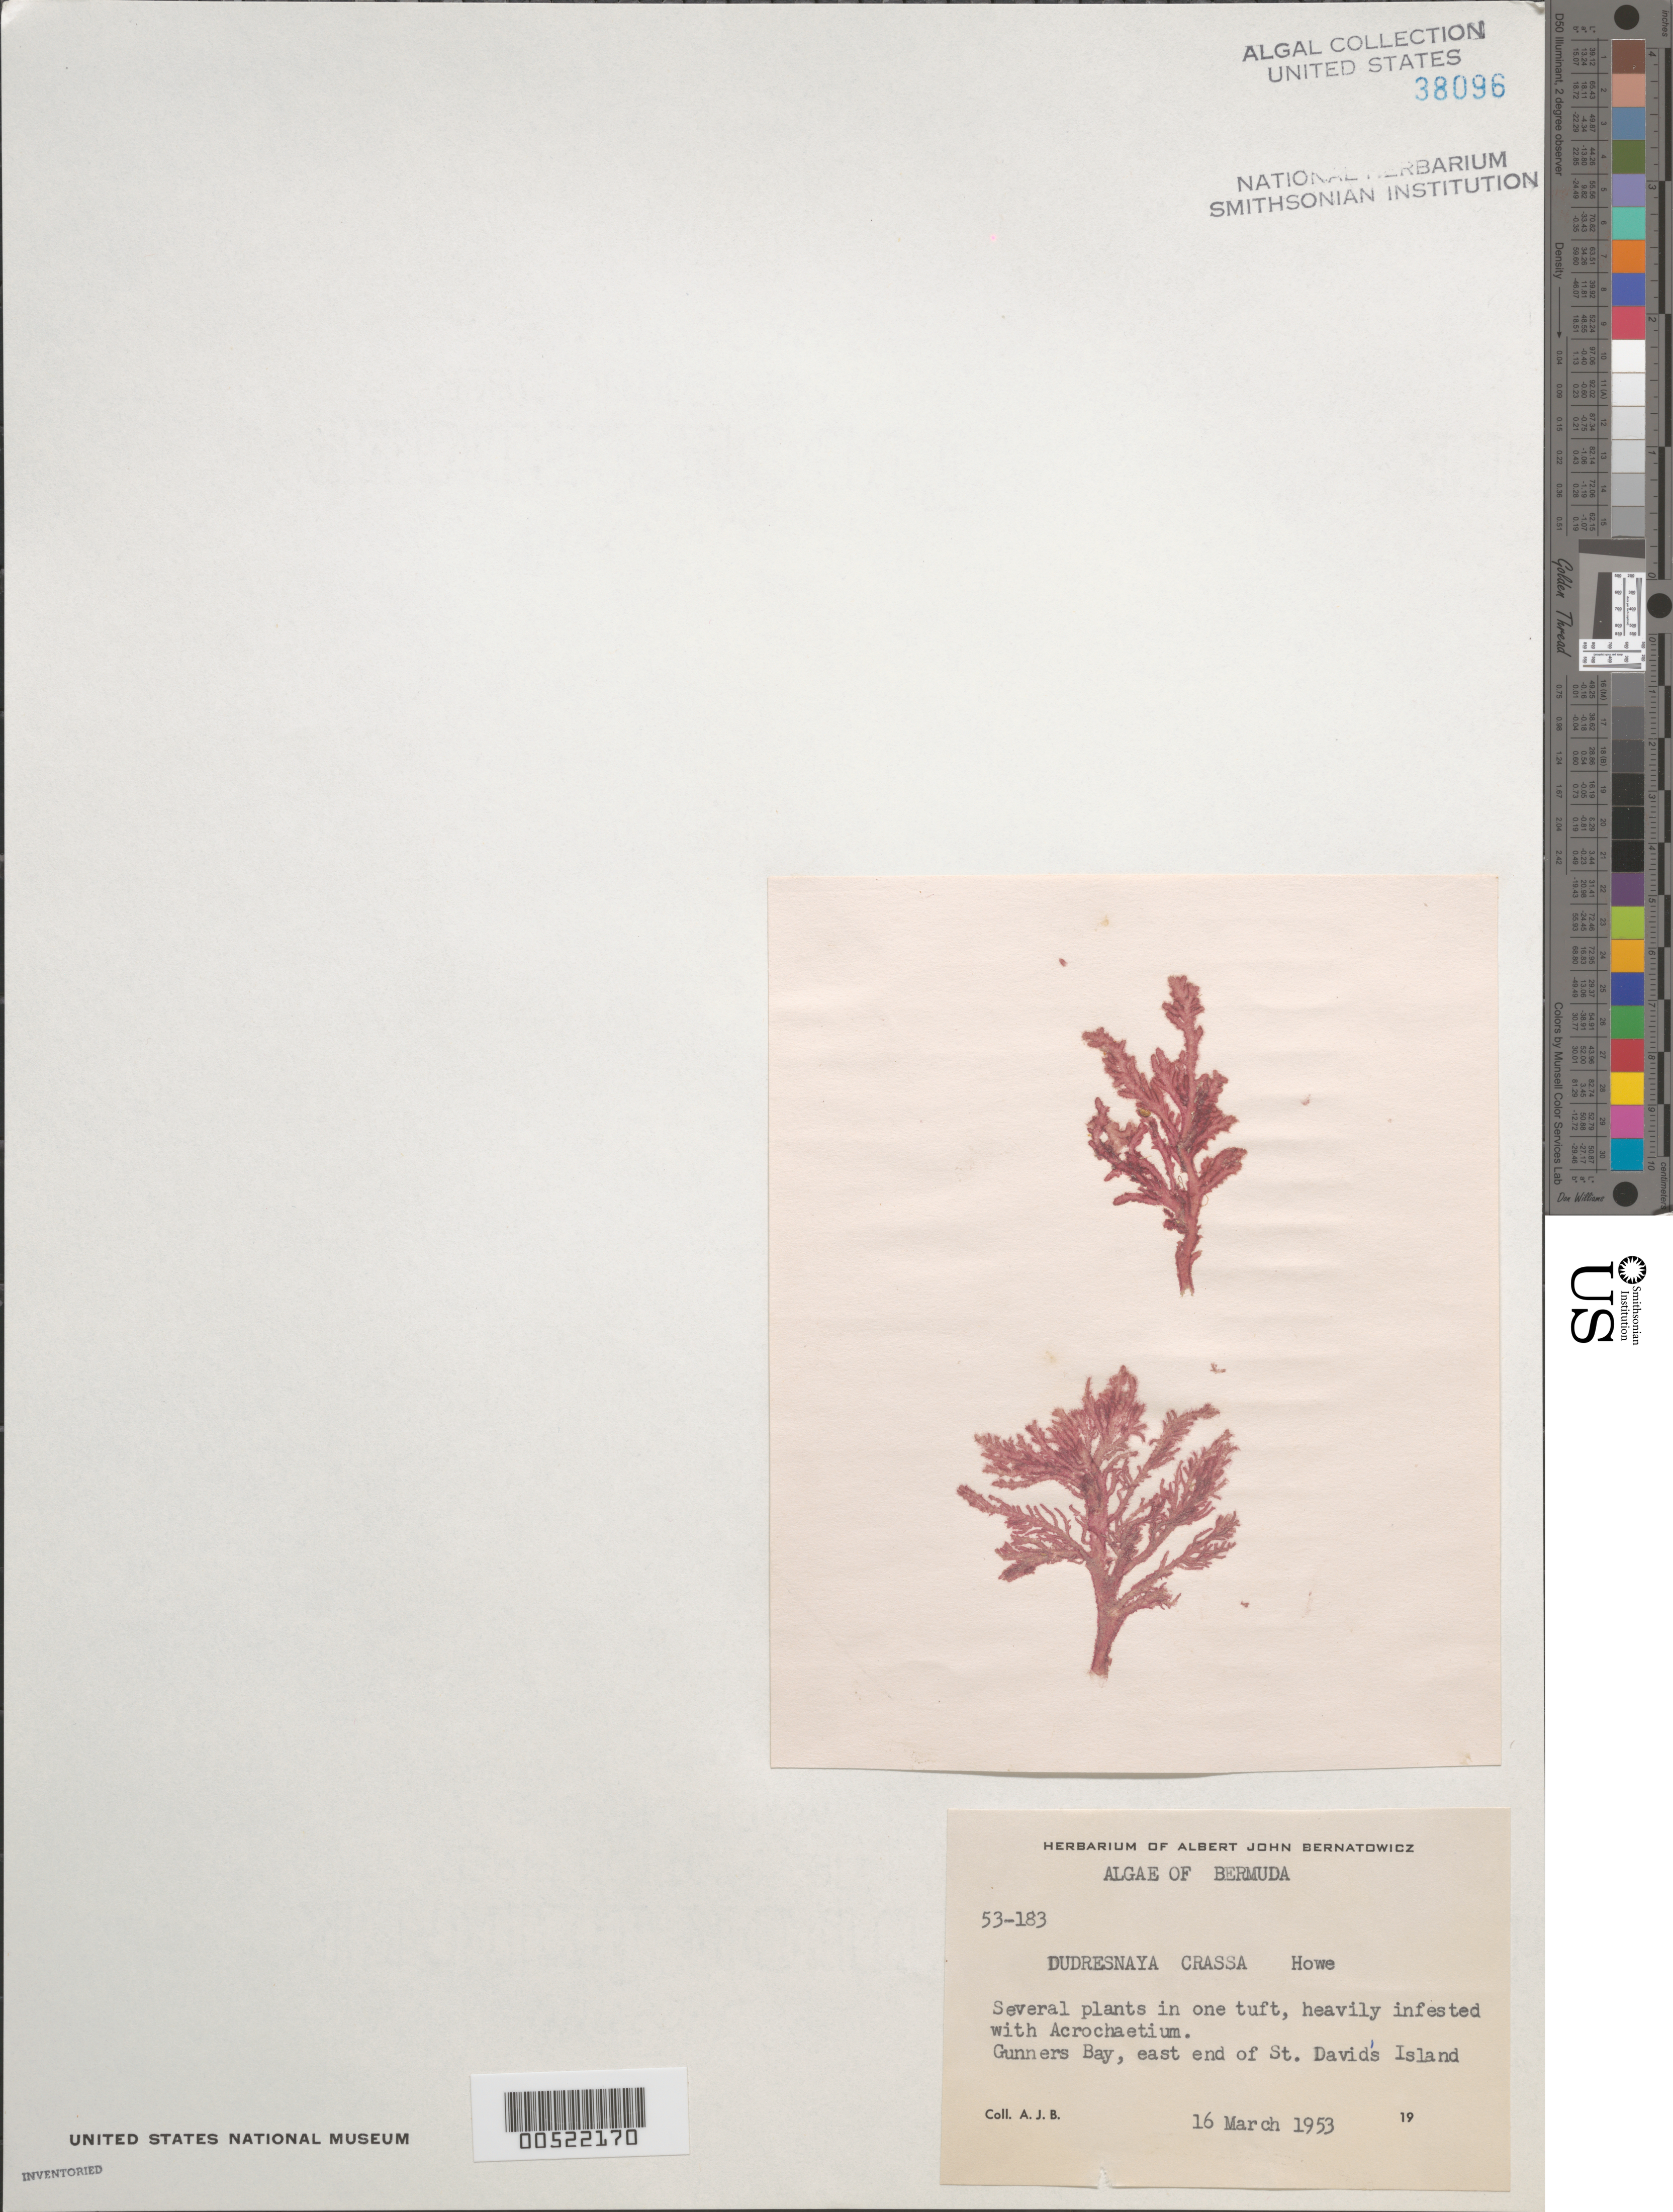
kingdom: Plantae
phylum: Rhodophyta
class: Florideophyceae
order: Gigartinales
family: Dumontiaceae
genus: Dudresnaya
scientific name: Dudresnaya crassa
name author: M. Howe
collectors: A. Bernatowicz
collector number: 53-183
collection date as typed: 16 Mar 1953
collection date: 1953-03-16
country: Bermuda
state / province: Saint George's (parish)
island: St. David's Island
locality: Gunners Bay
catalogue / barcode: US 38096